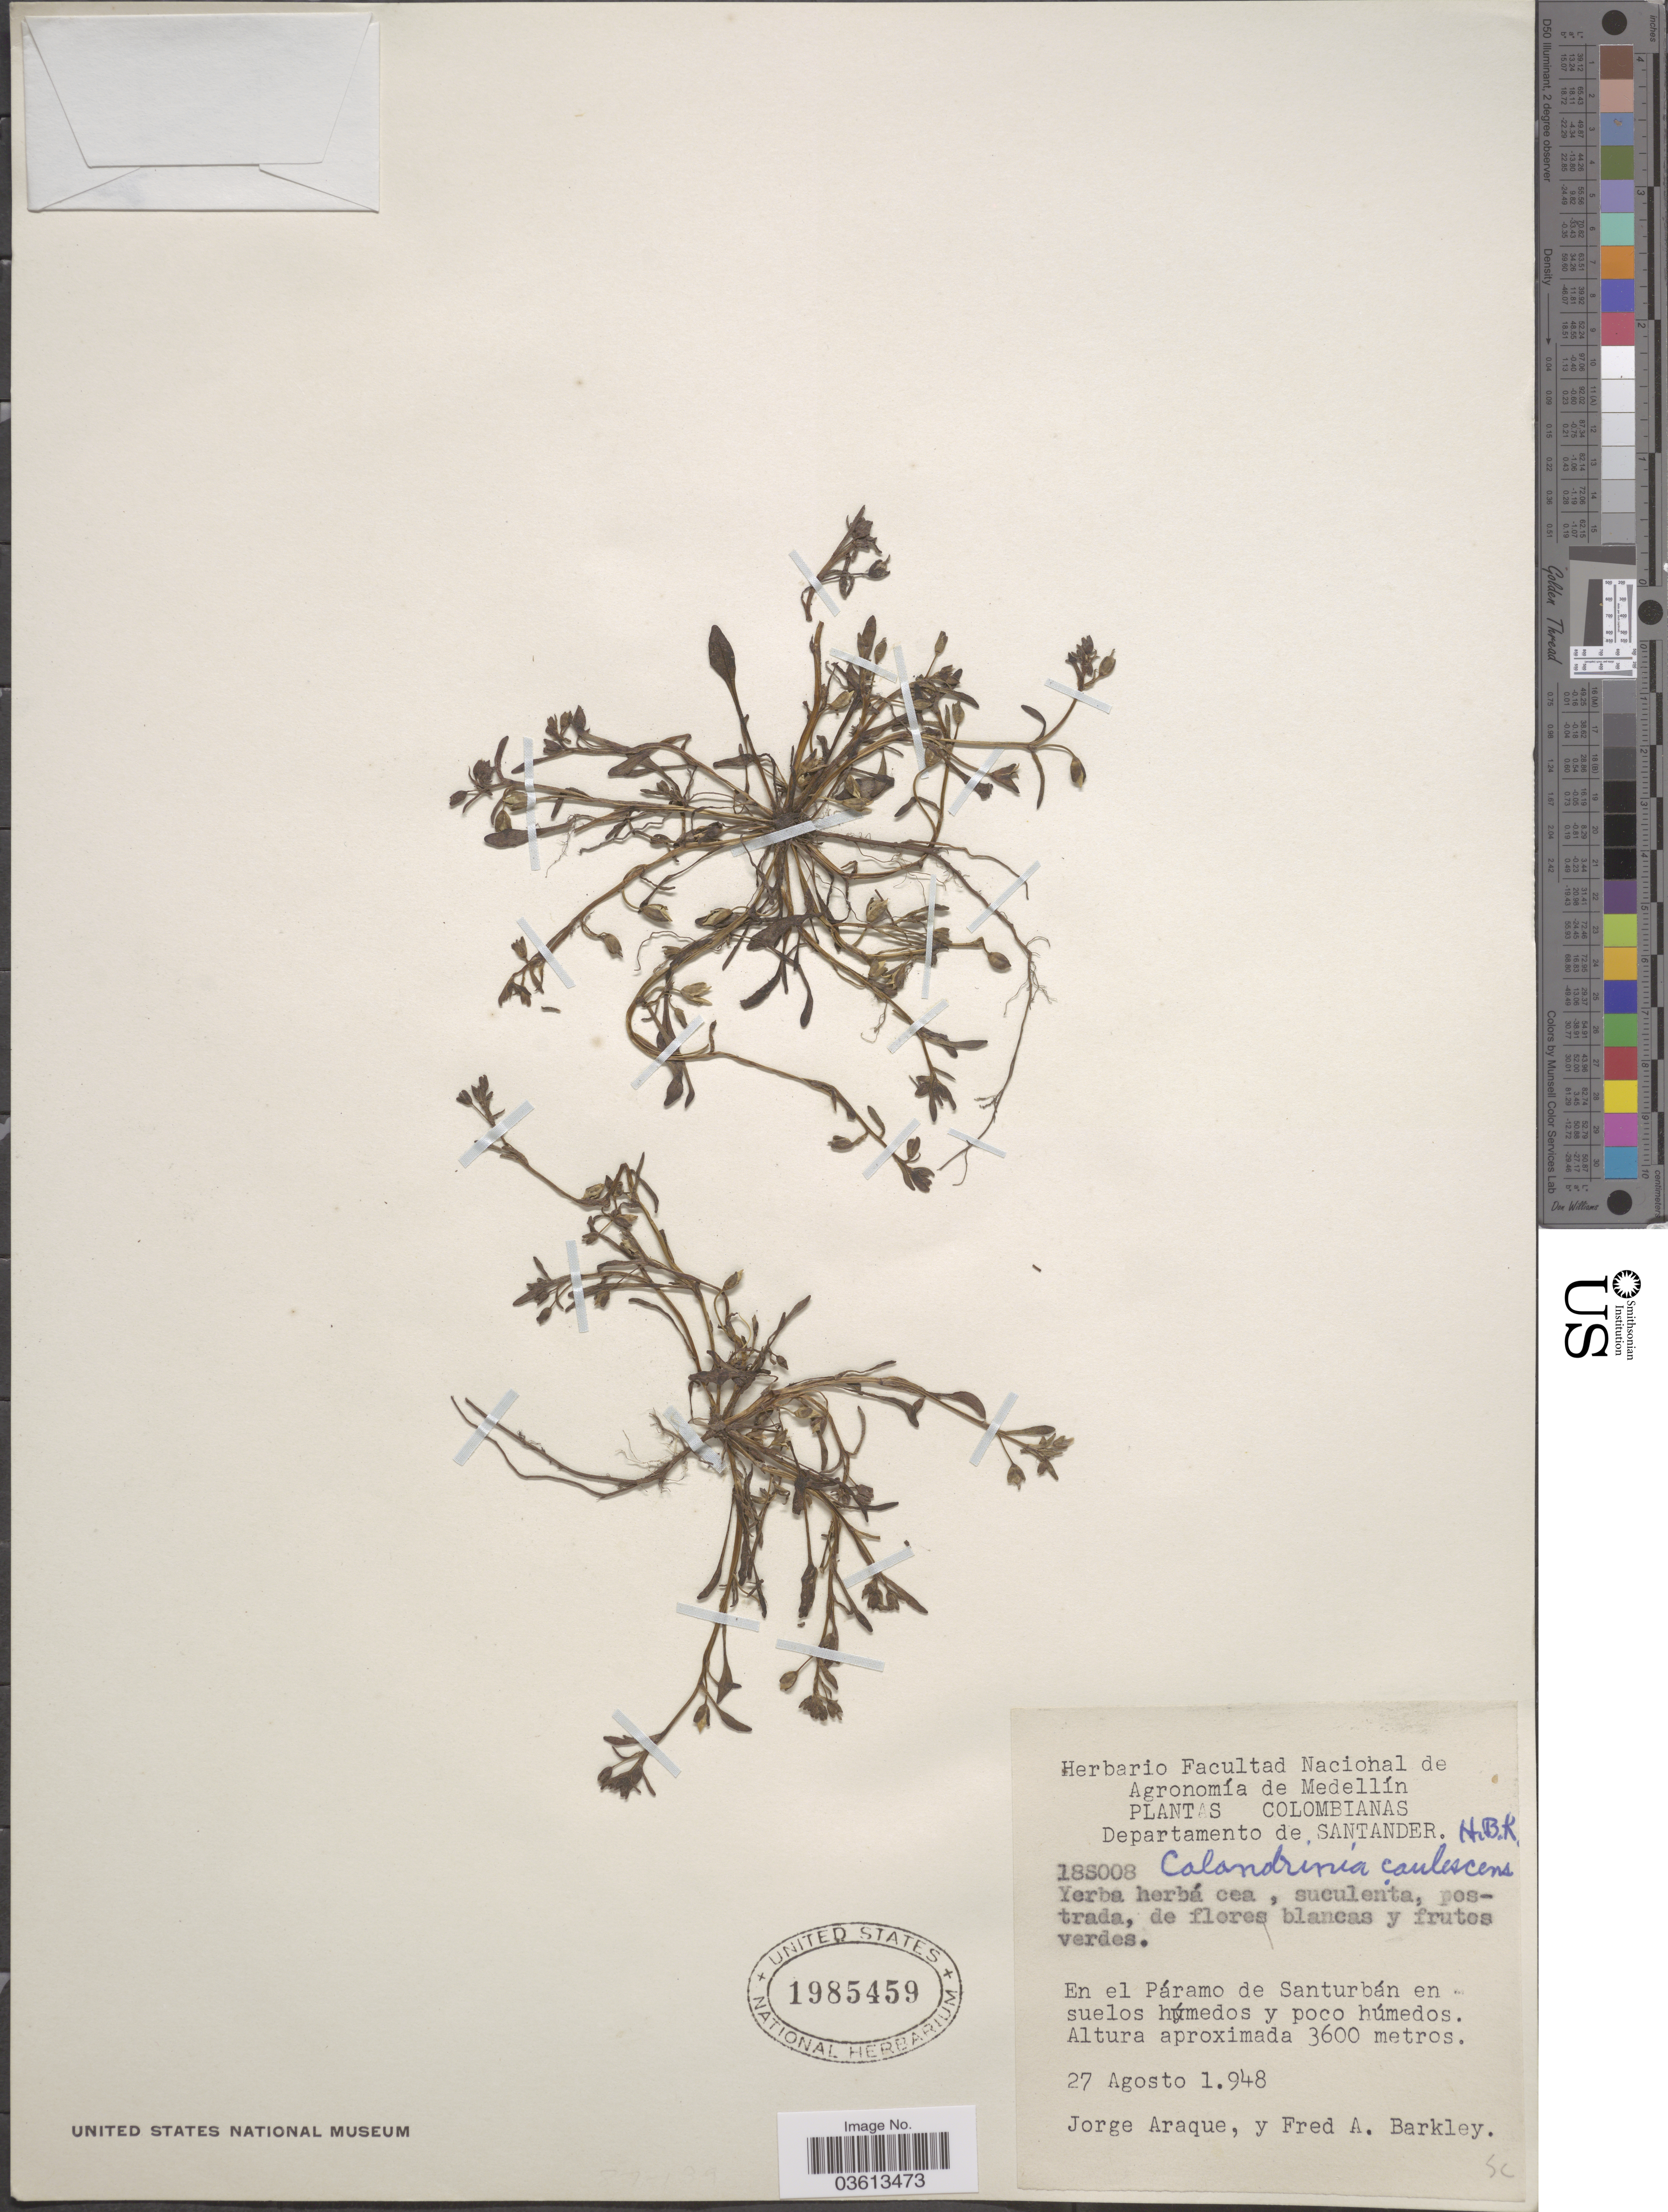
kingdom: Plantae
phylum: Tracheophyta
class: Magnoliopsida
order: Caryophyllales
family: Montiaceae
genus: Calandrinia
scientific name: Calandrinia ciliata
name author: (Ruiz & Pav.) DC.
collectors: J. Araque & F. A. Barkley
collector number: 18S008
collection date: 1948-08-27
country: Colombia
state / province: Santander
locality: Departamento de Santander. En el Páramo de Santurbán en suelos húmedos y poco húmedos.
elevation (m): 3600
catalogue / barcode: US 1985459